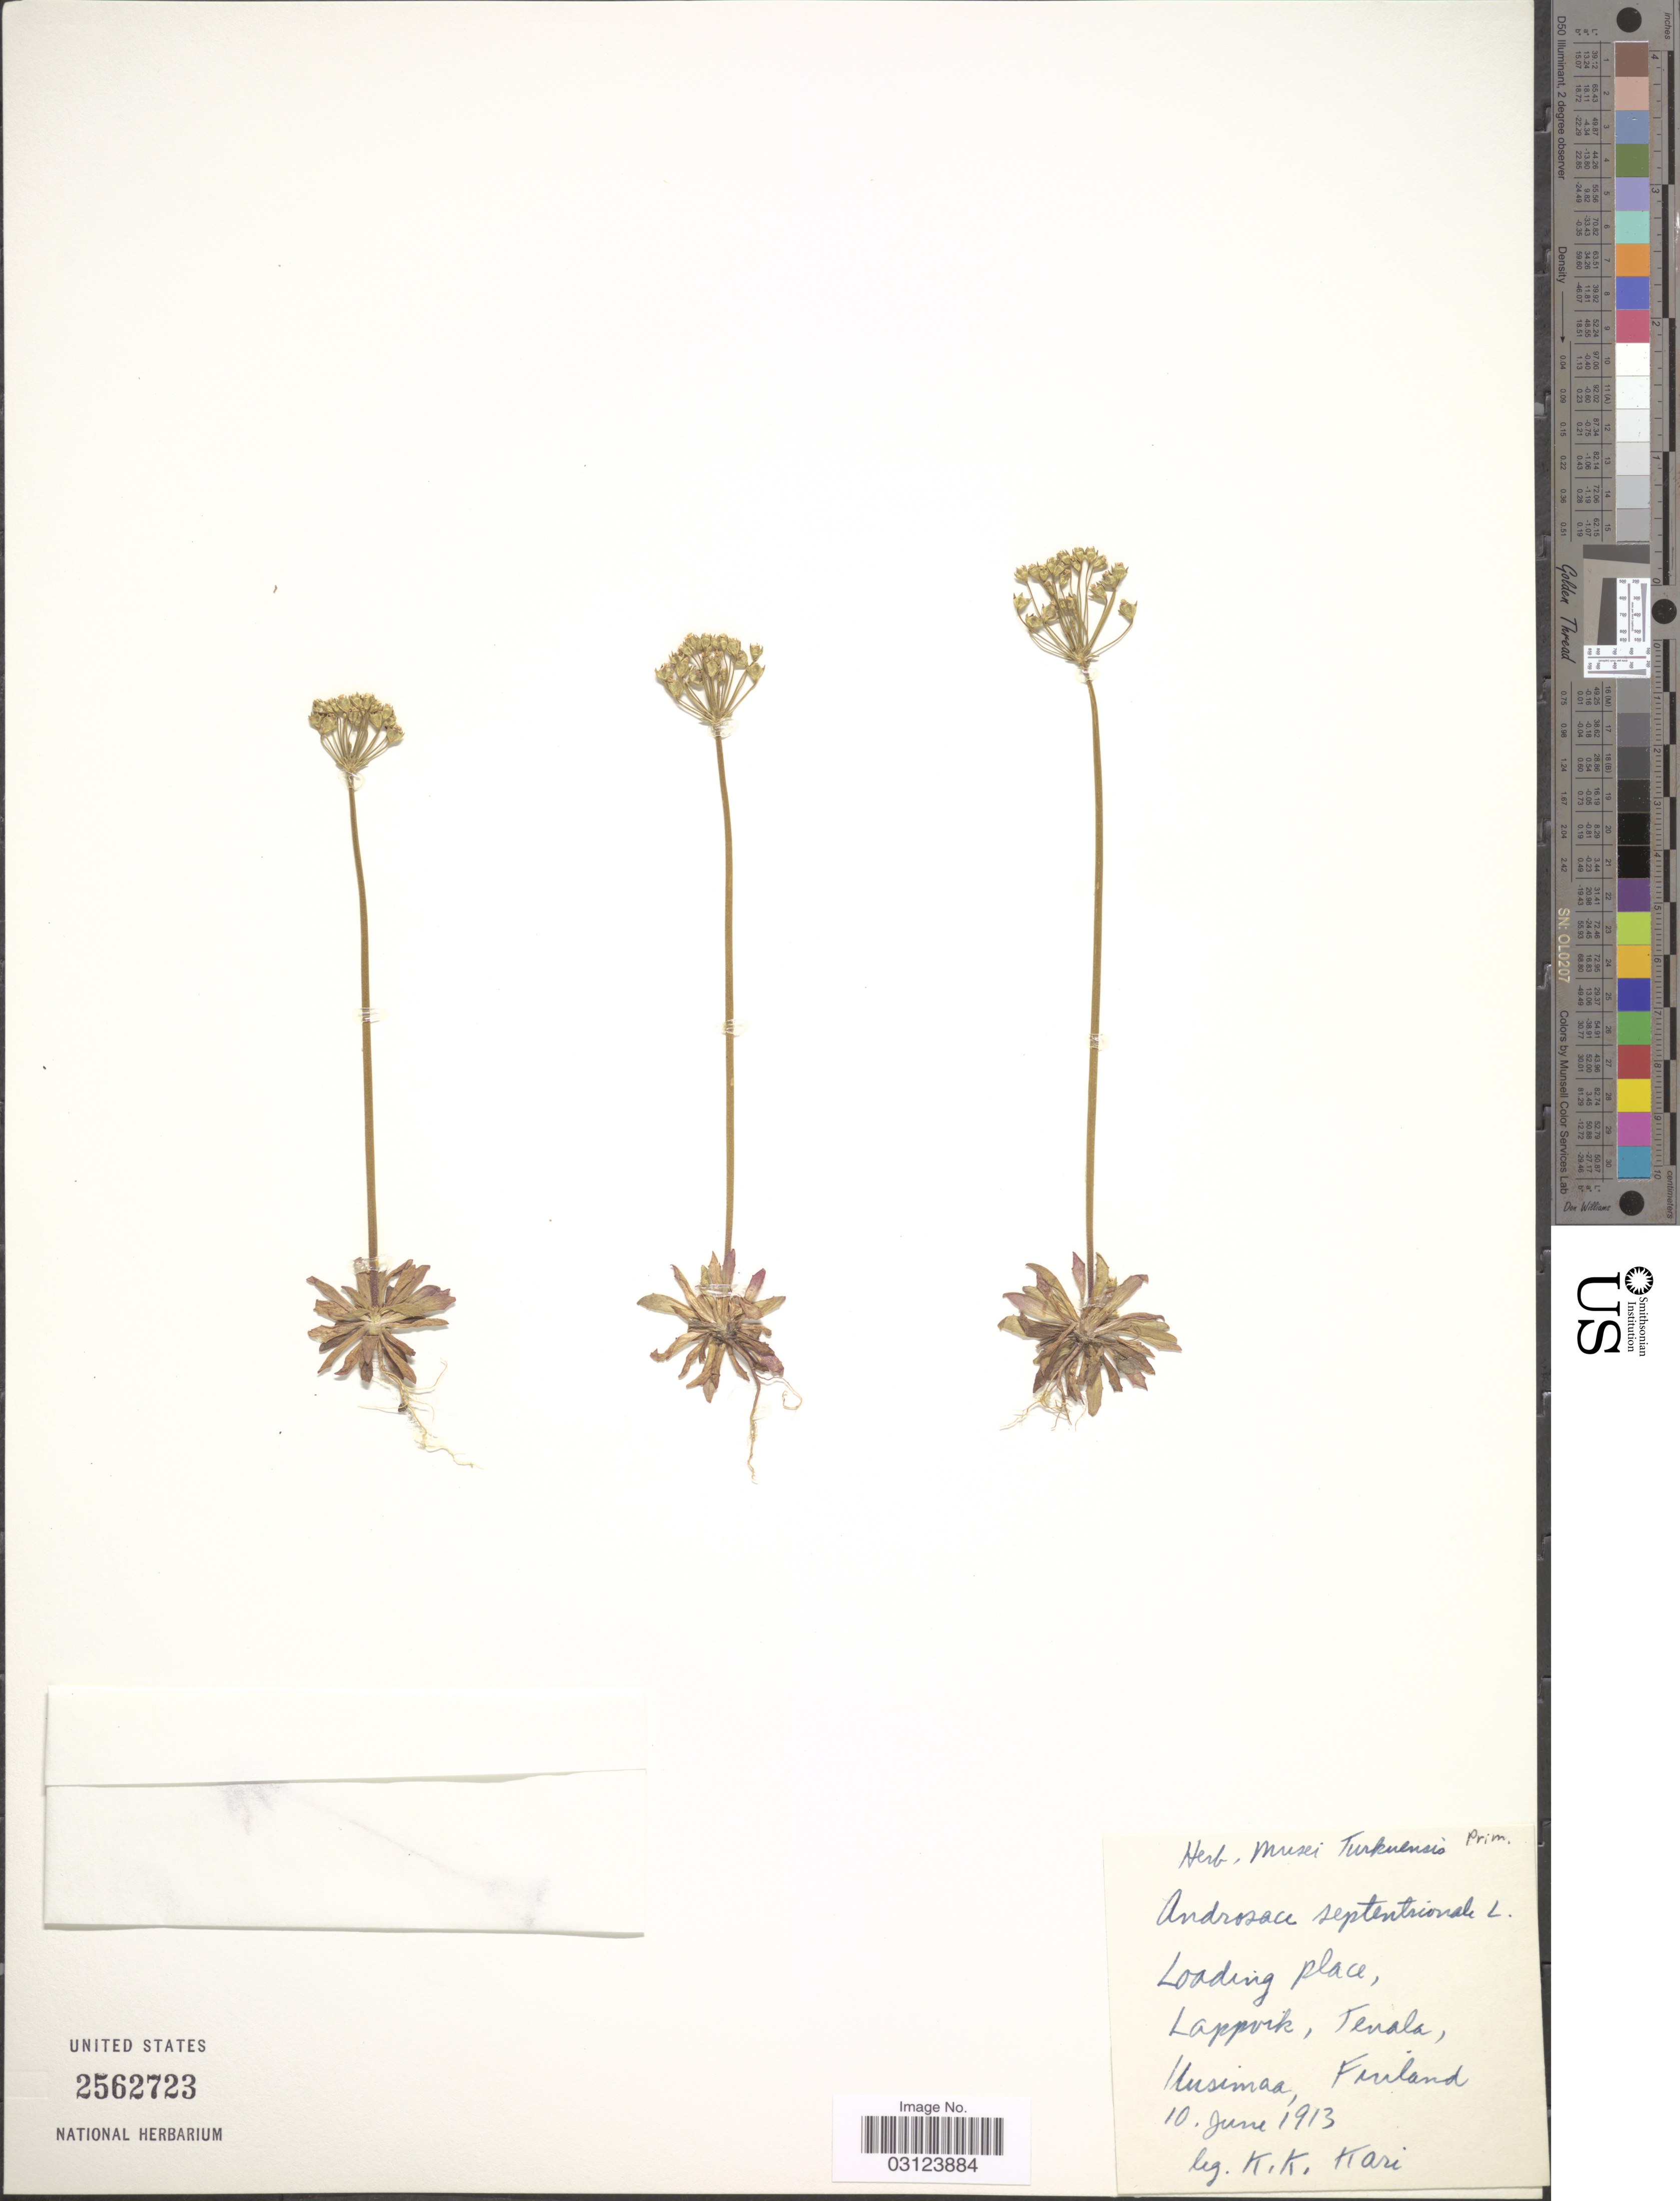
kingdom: Plantae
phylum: Tracheophyta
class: Magnoliopsida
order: Ericales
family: Primulaceae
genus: Androsace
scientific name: Androsace septentrionalis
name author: L.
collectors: K. K. Kari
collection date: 1913-06-10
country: Finland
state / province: Uusimaa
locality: Lappvik, Tenala, Uusimaa.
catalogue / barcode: US 2562723